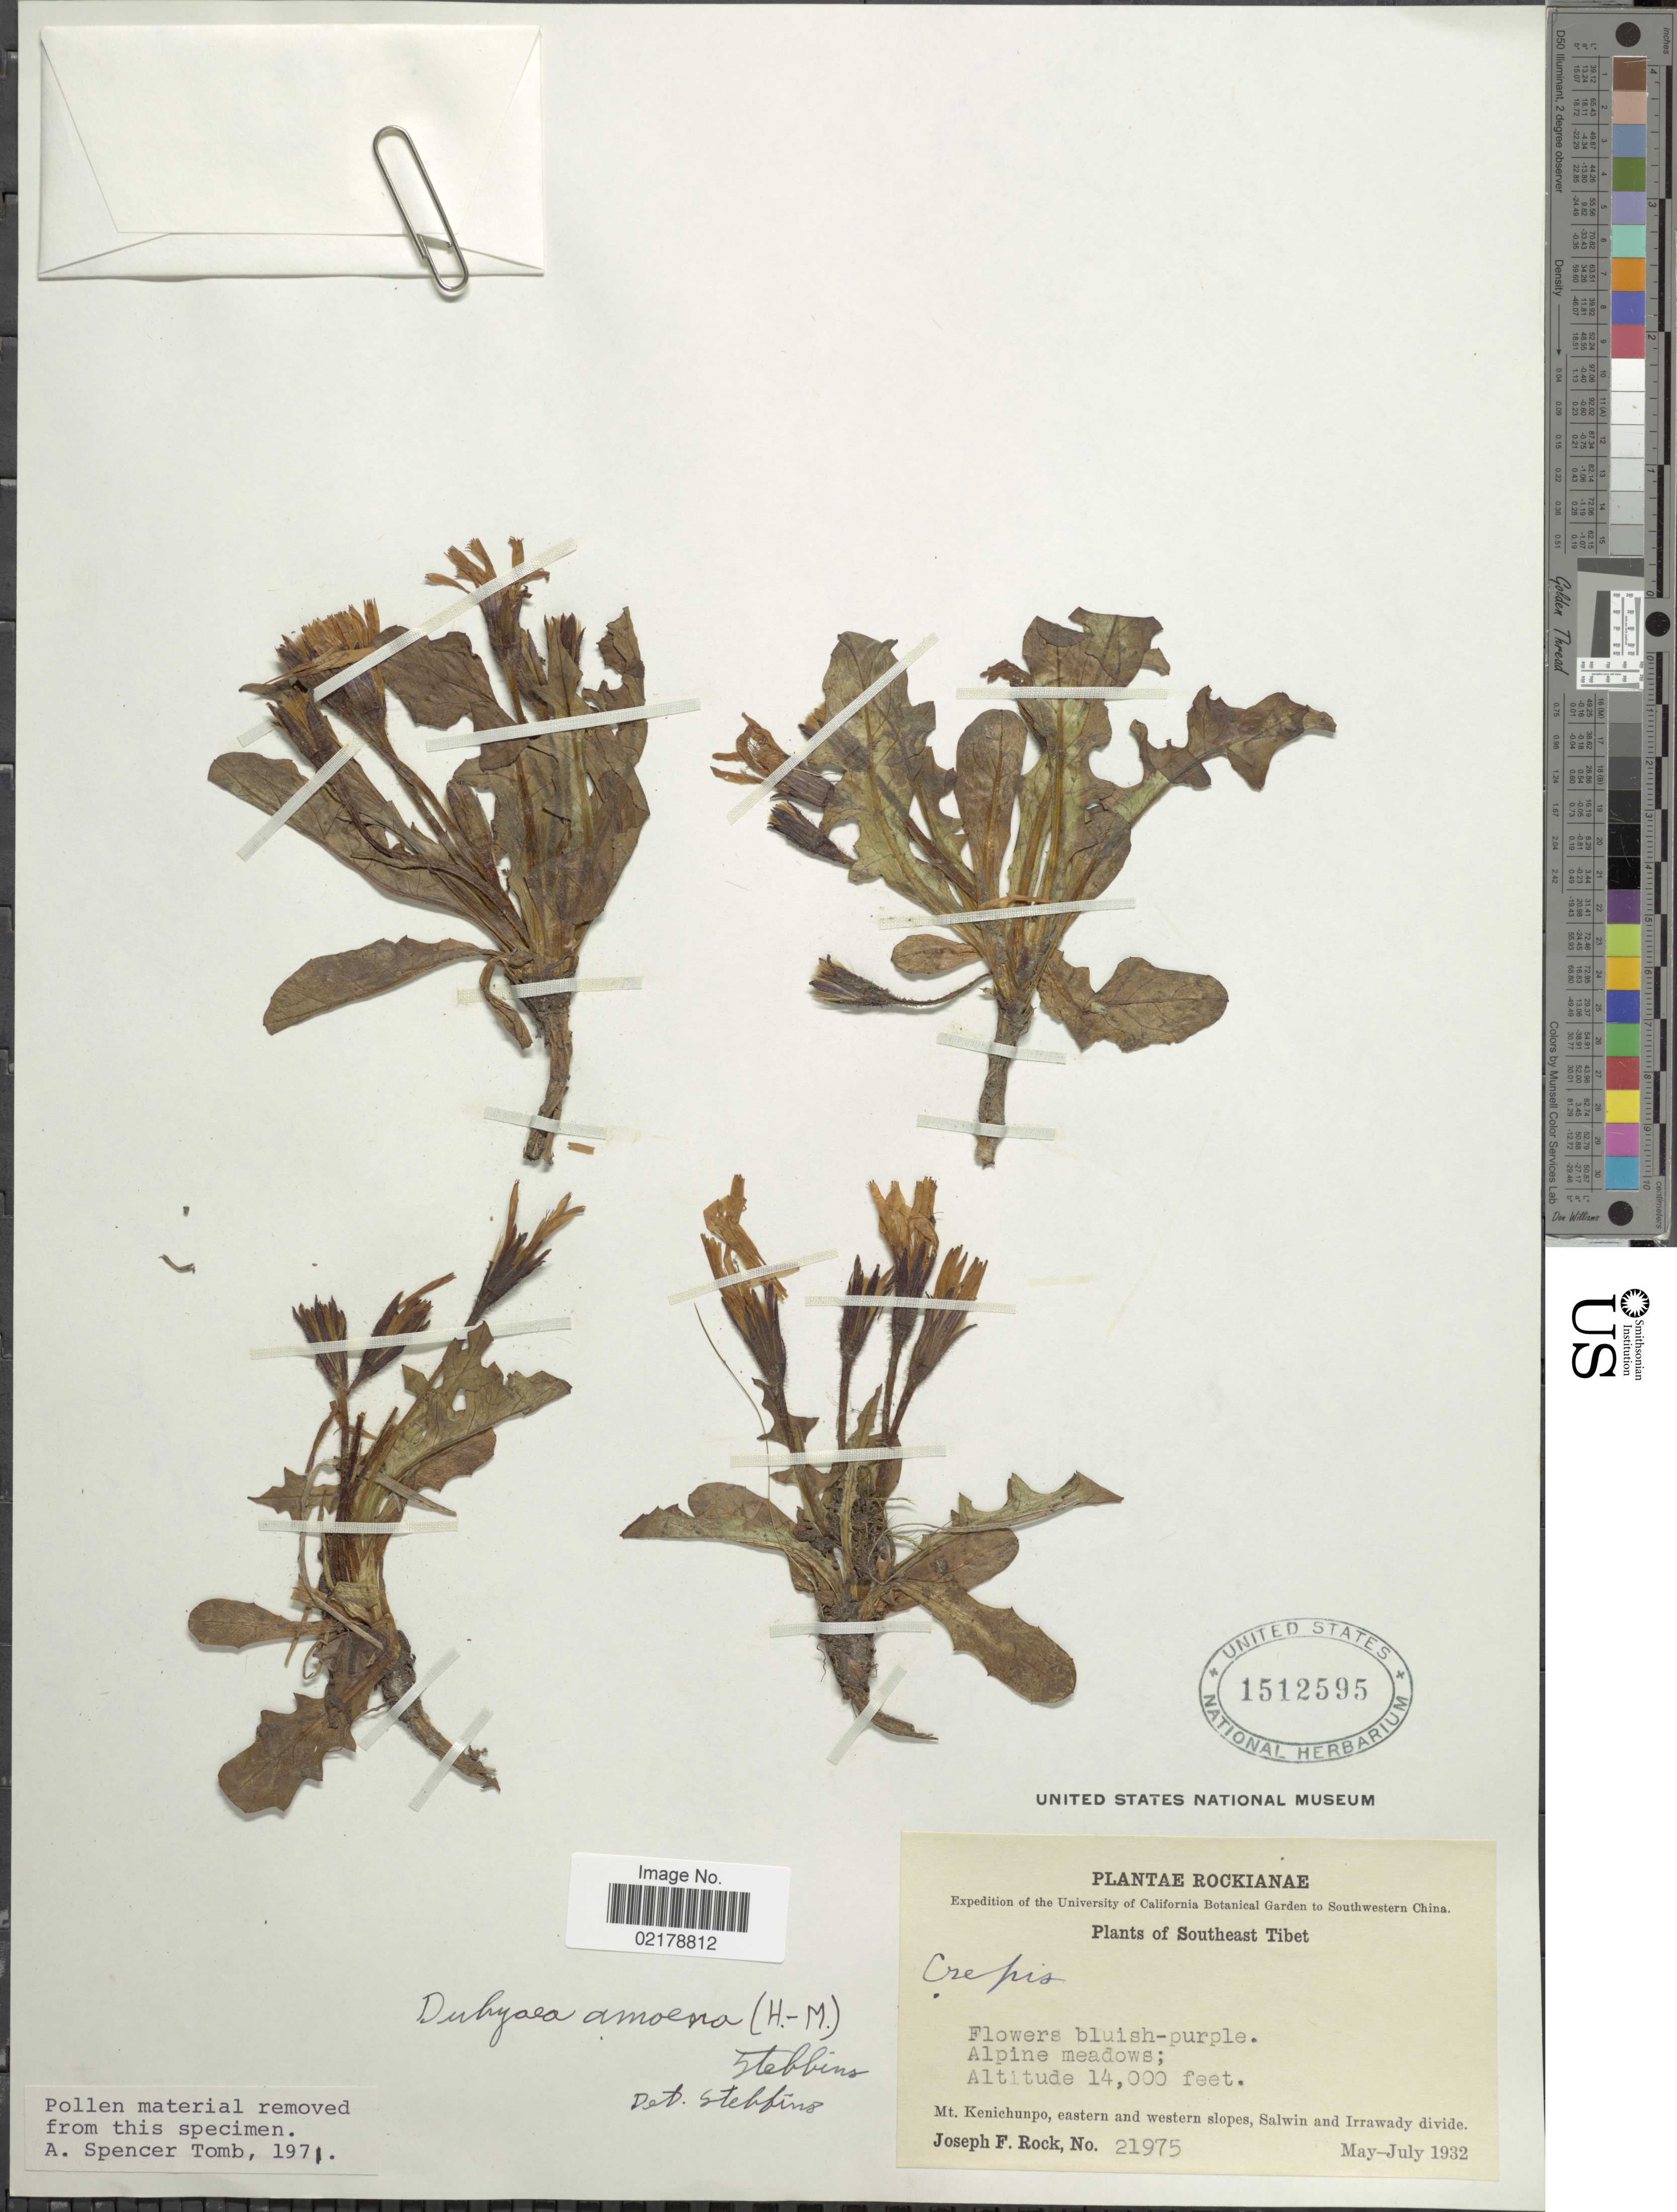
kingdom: Plantae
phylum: Tracheophyta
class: Magnoliopsida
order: Asterales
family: Asteraceae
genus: Dubyaea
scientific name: Dubyaea amoena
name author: (Hand.-Mazz.) Stebbins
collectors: J. F. Rock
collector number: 21975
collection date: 1932-05/1932-07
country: China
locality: Rockianae. University of California Botanical Garden to Southwestern China. Southeast Tibet. Mt. Kenichunpo, eastern and western slopes, Salwin and Irrawady divide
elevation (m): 4267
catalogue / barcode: US 1512595